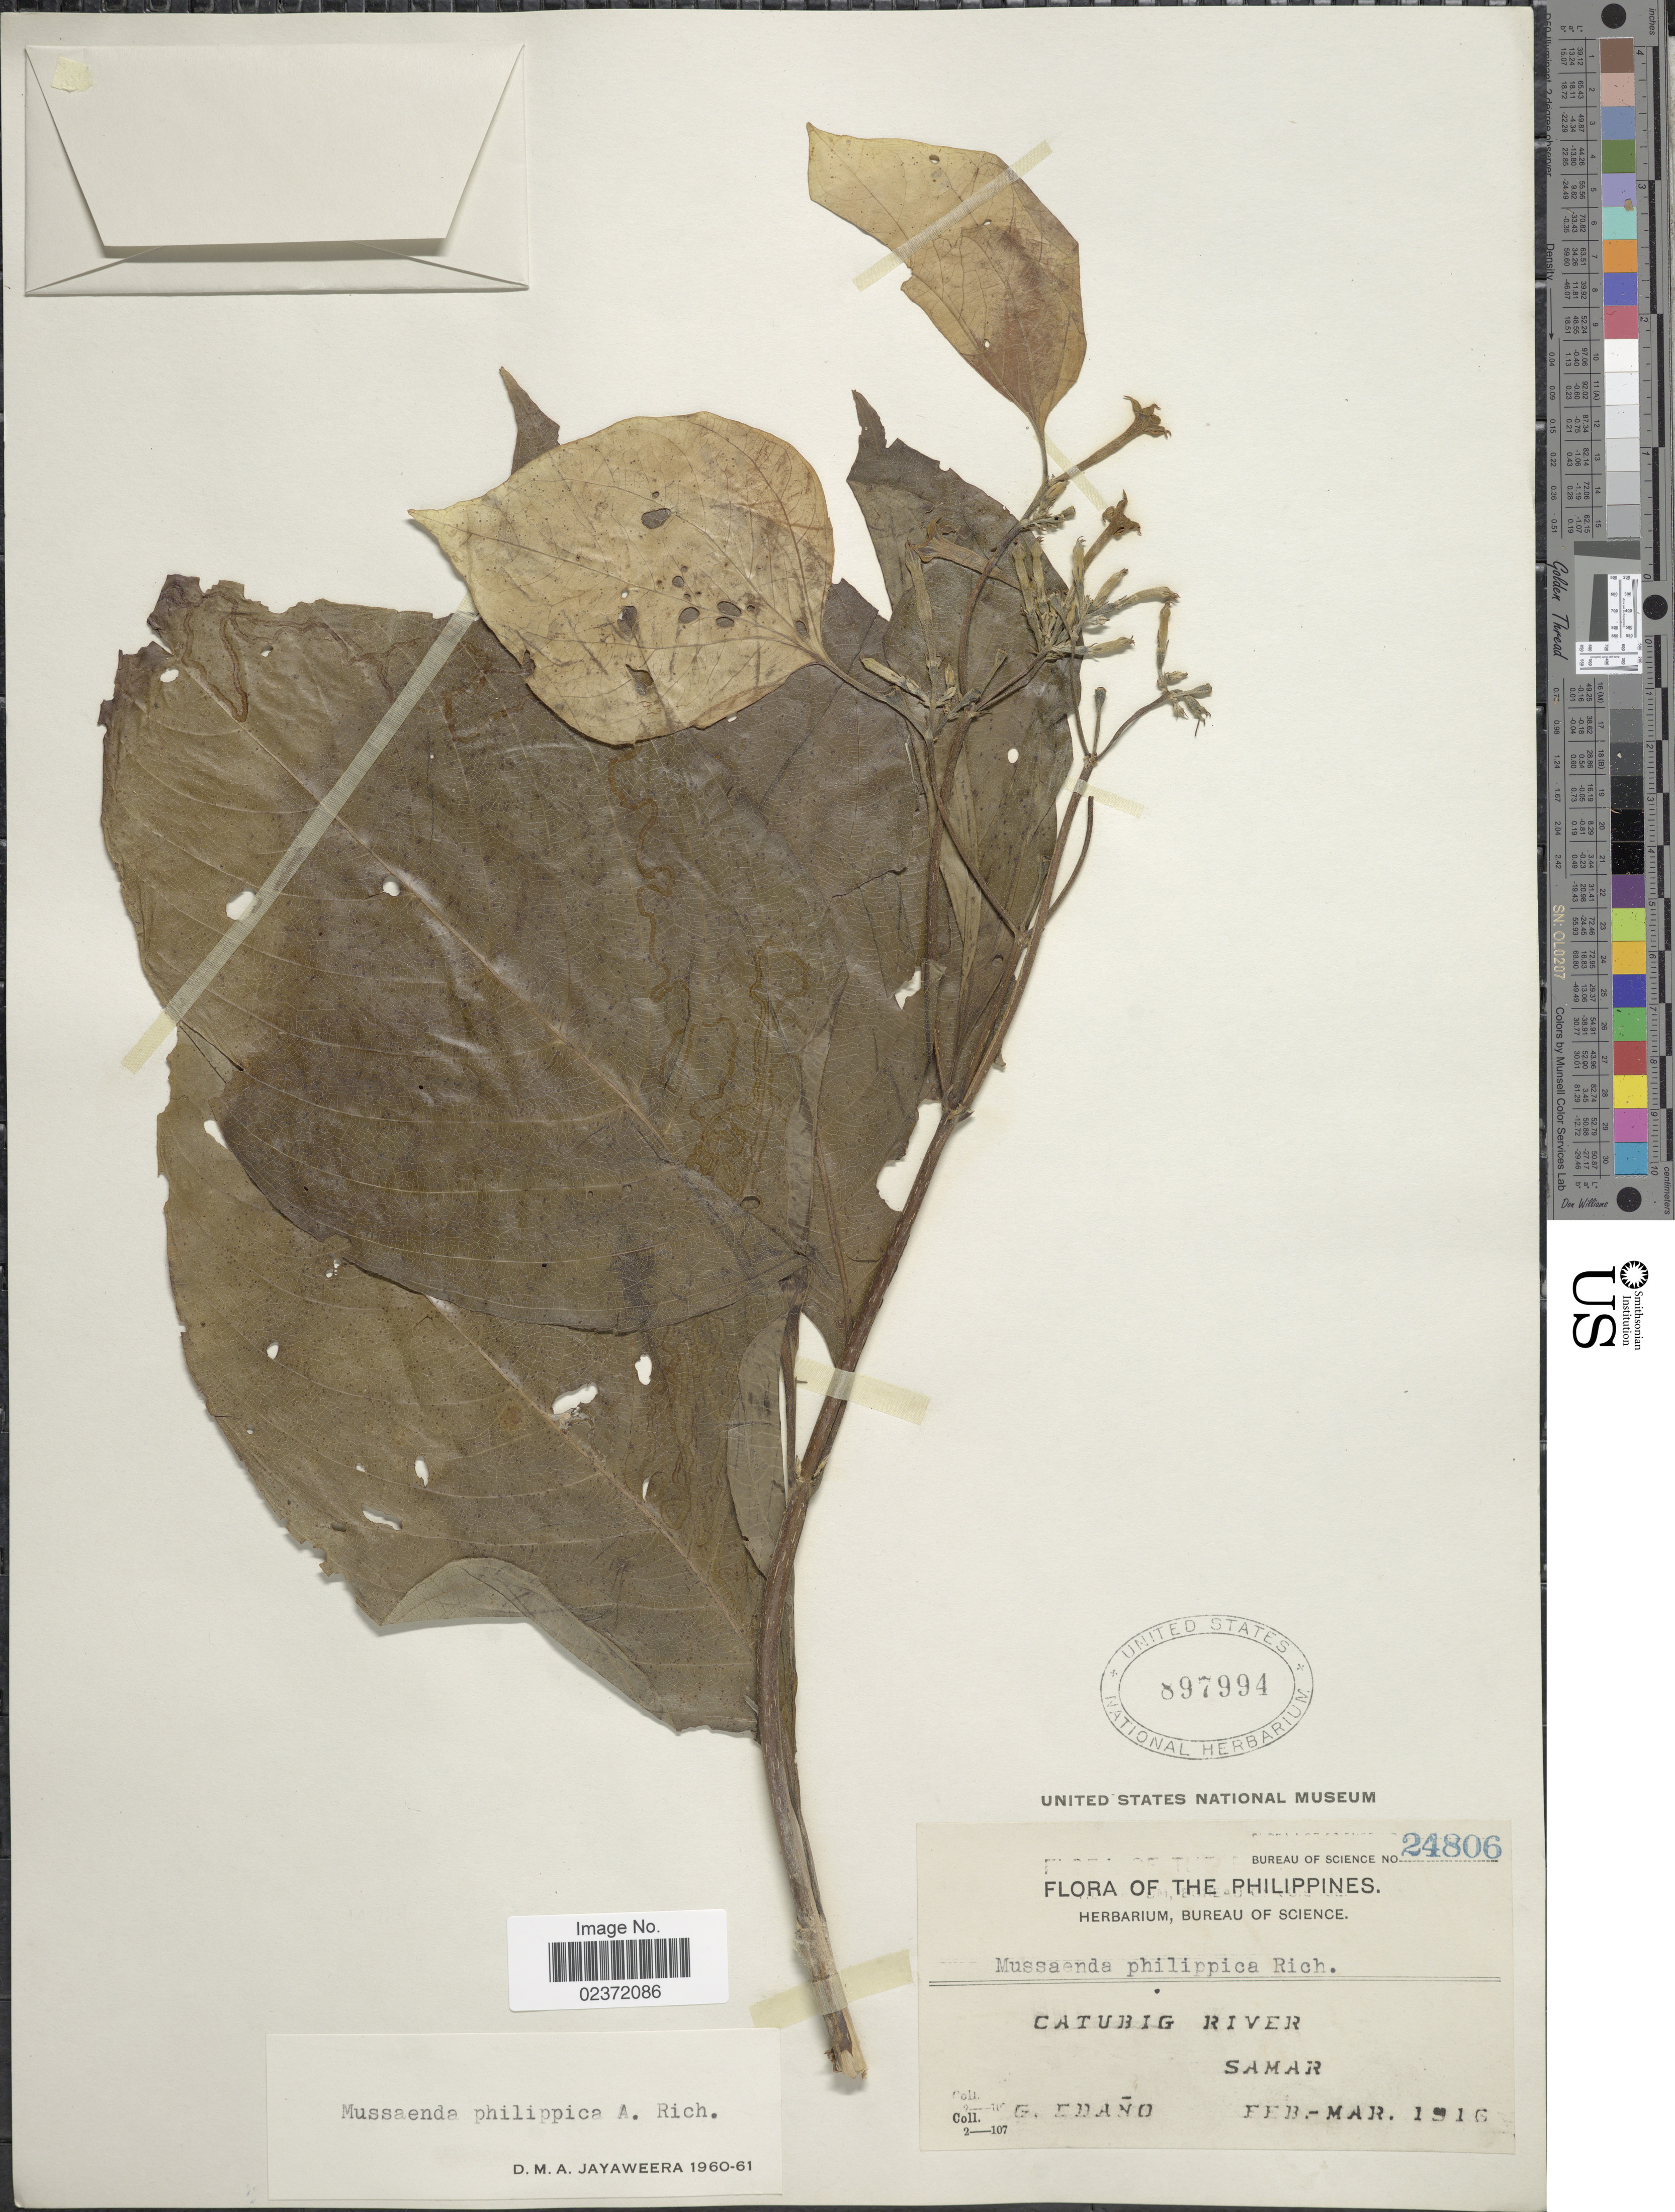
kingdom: Plantae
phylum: Tracheophyta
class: Magnoliopsida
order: Gentianales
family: Rubiaceae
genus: Mussaenda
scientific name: Mussaenda philippica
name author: A. Rich.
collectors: G. Edaño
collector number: Bureau of Science 24806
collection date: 1916-02/1916-03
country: Philippines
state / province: Eastern Visayas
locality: Catubig River, Samar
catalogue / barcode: US 897994